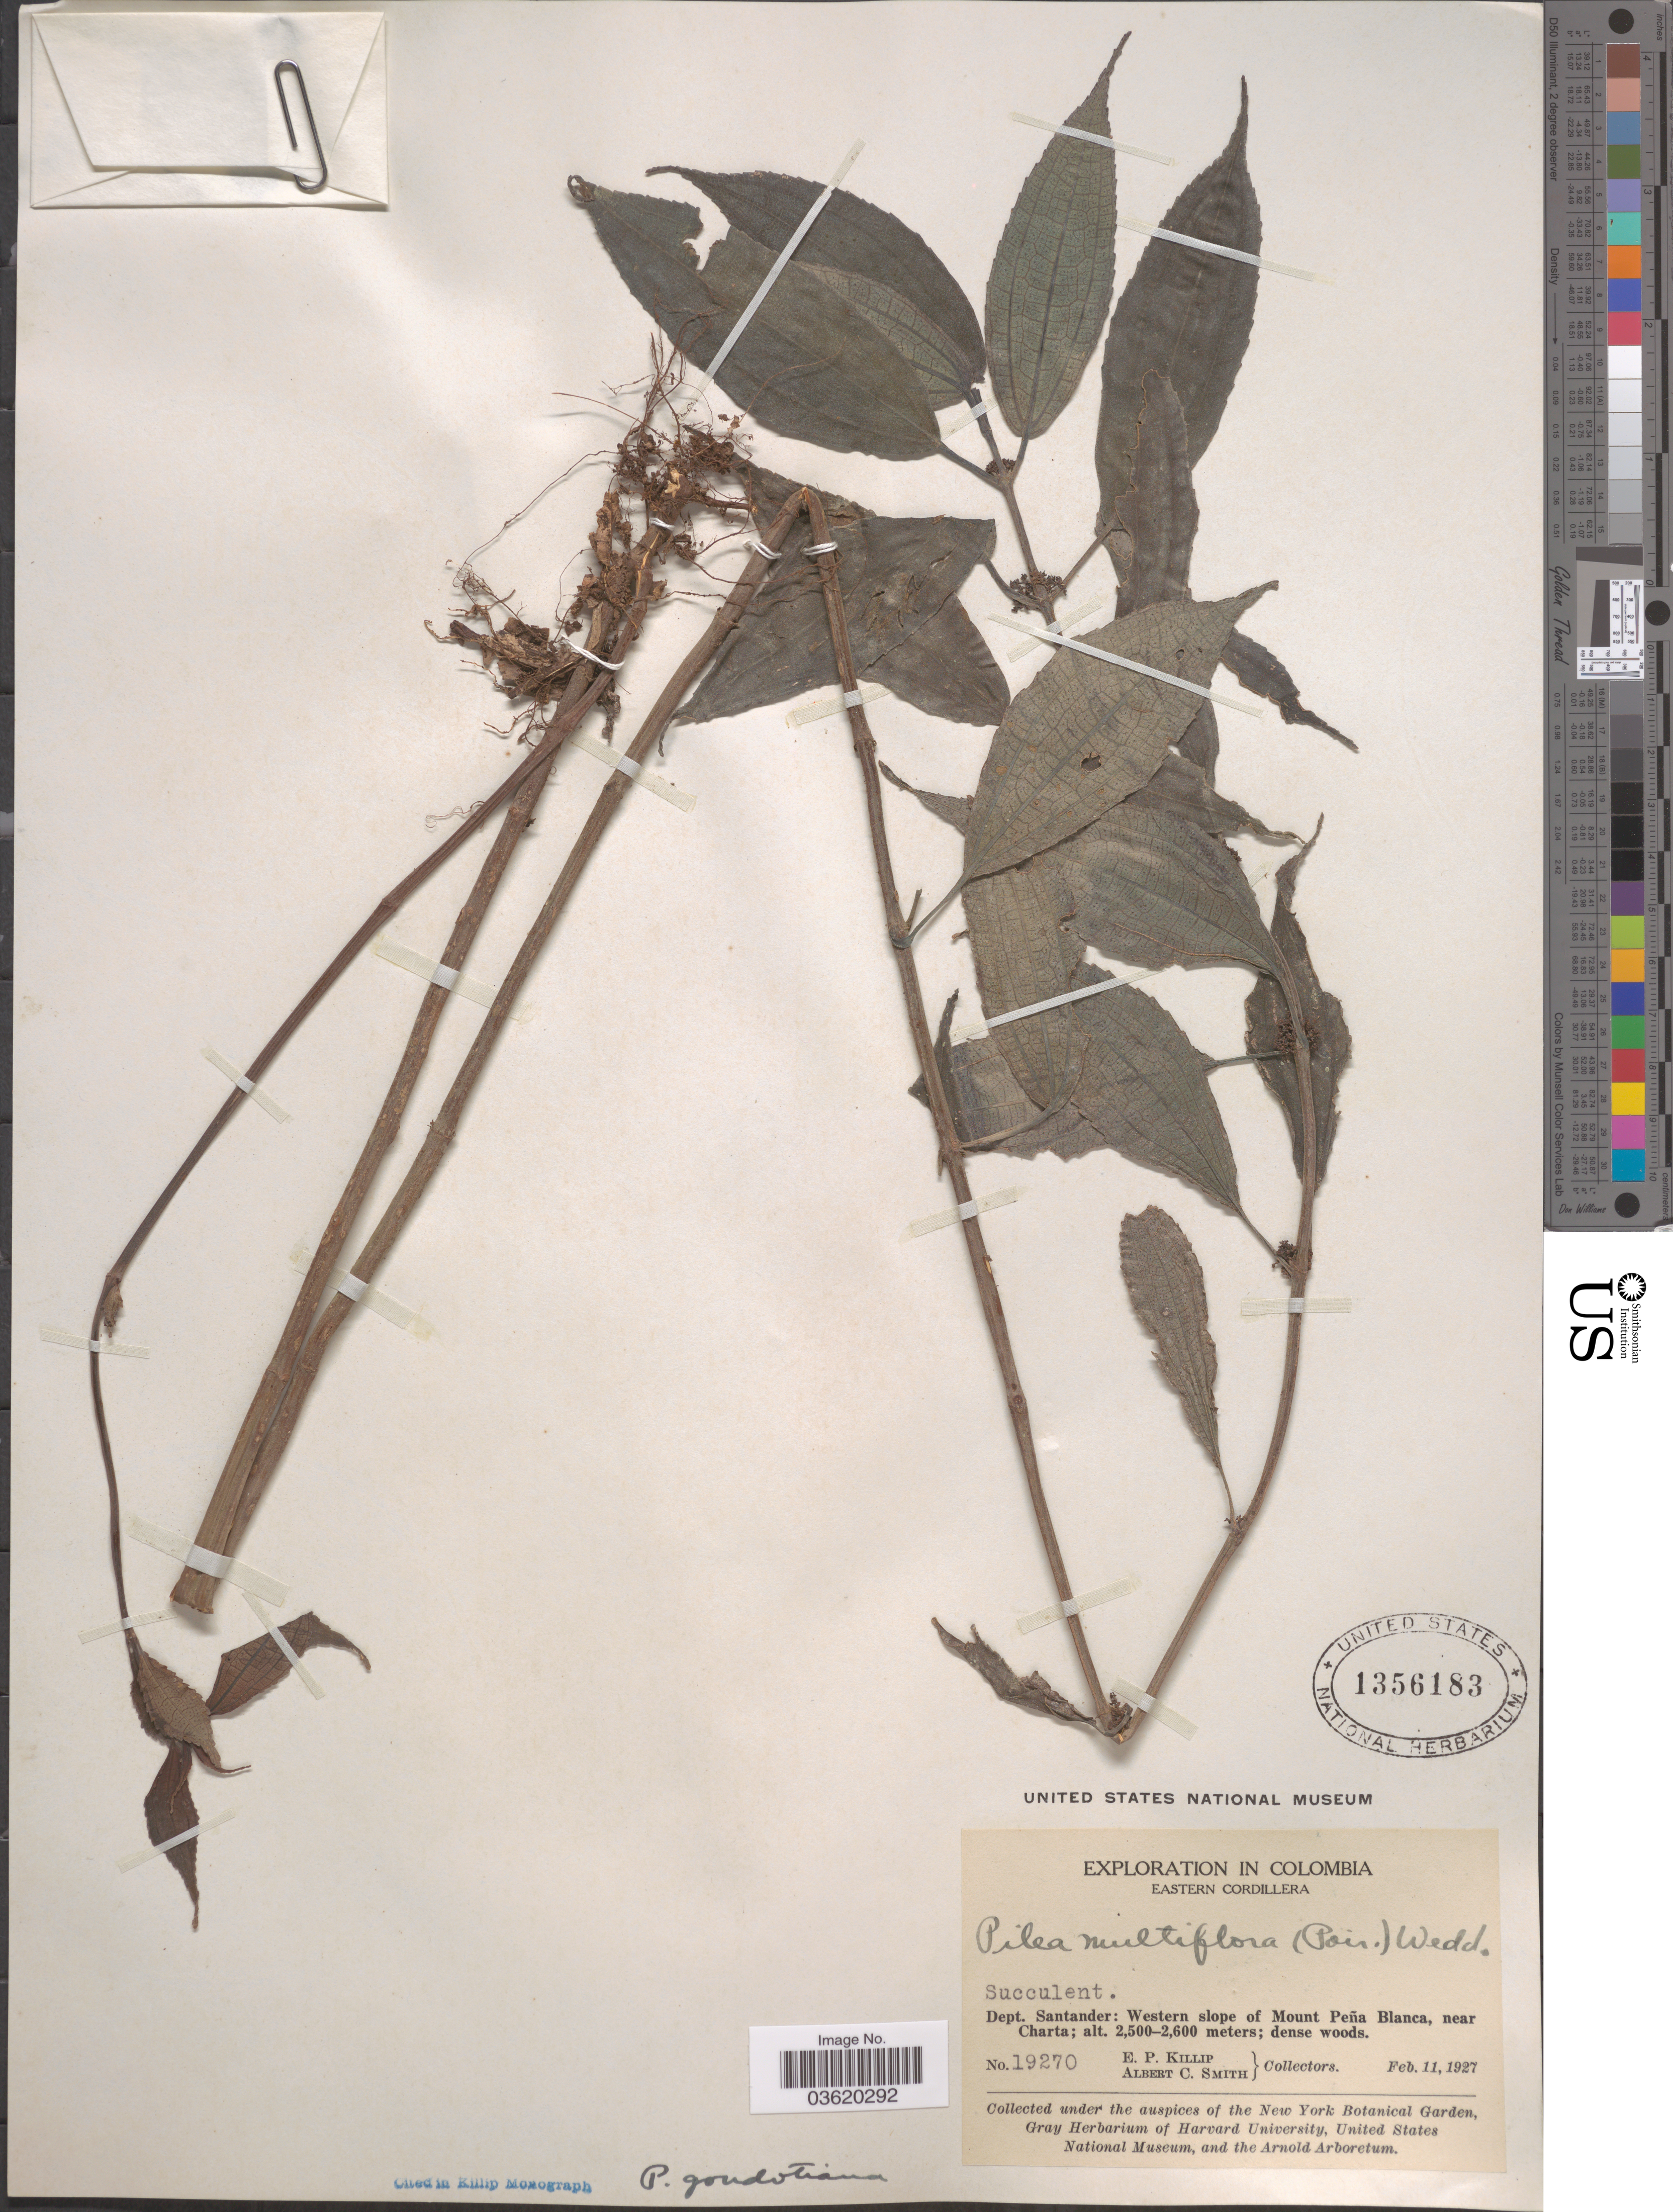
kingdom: Plantae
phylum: Tracheophyta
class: Magnoliopsida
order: Rosales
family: Urticaceae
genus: Pilea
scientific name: Pilea goudotiana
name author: Wedd.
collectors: E. P. Killip & A. C. Smith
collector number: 19270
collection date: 1927-02-11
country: Colombia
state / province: Santander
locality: Eastern Cordillera. Dept. Santander: Western slope of Mount Peña Blanca, near Charta.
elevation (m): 2500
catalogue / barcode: US 1356183